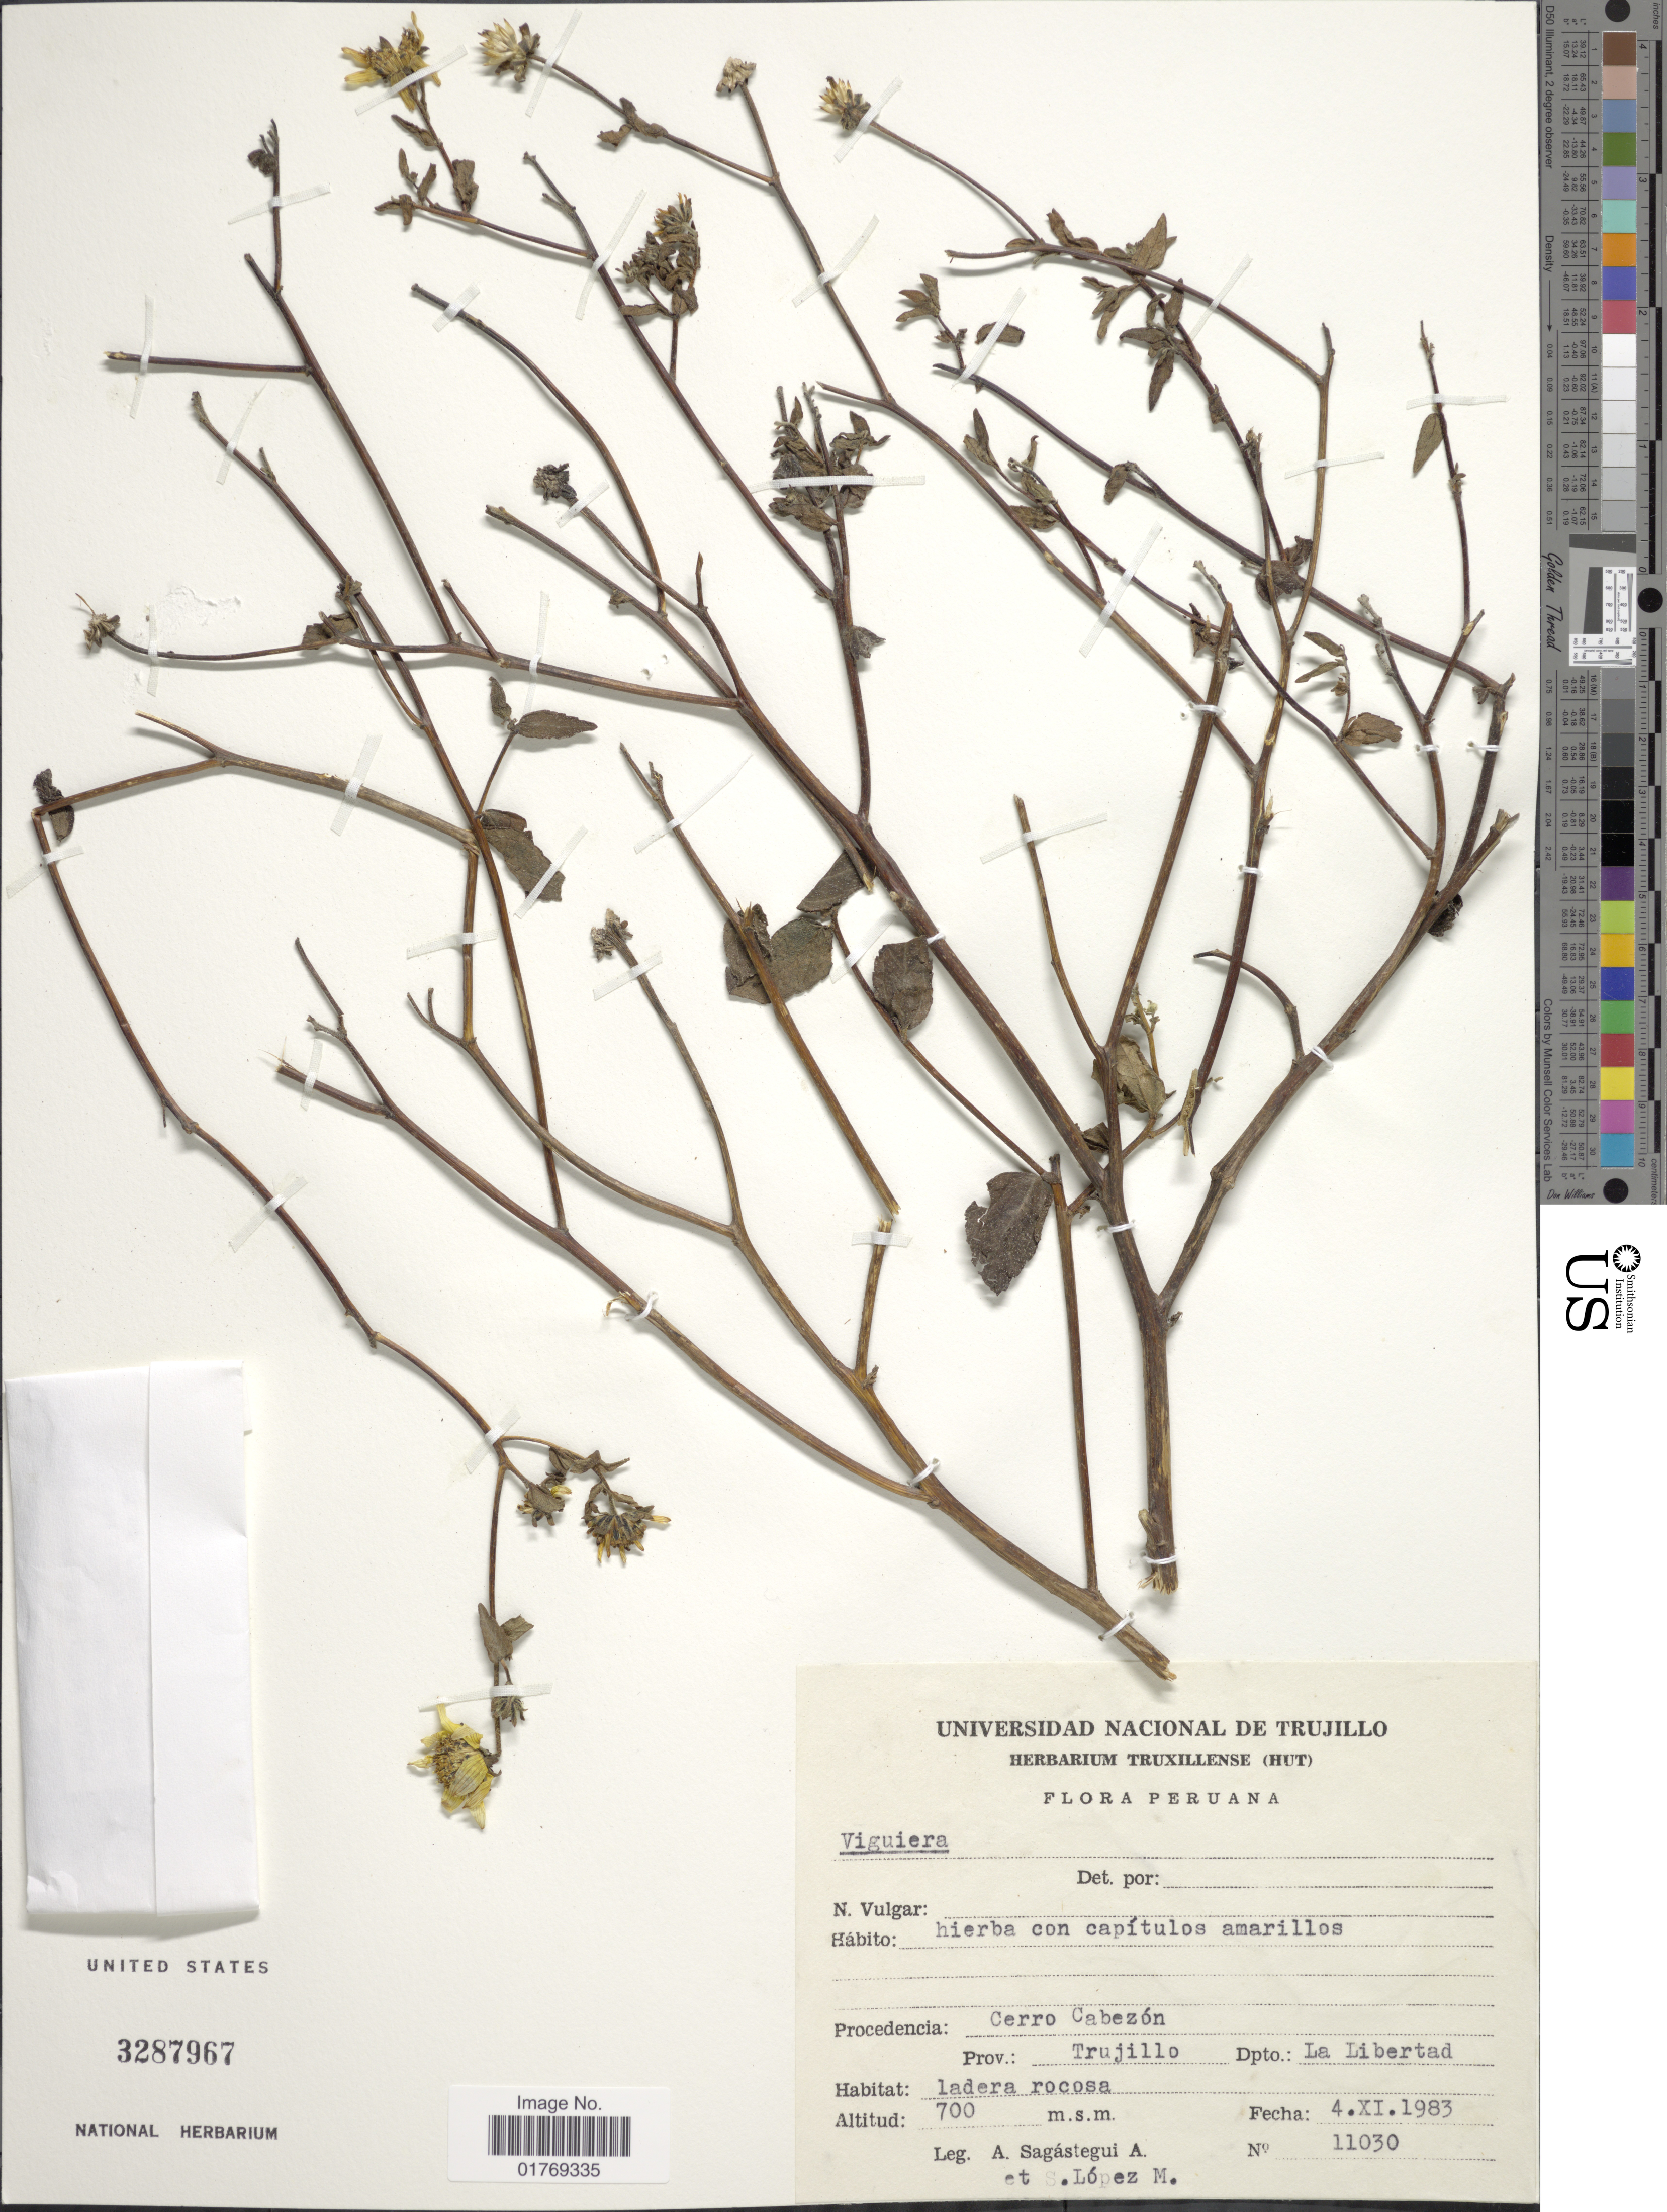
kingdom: Plantae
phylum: Tracheophyta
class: Magnoliopsida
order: Asterales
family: Asteraceae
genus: Viguiera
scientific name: Viguiera sp.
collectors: A. Sagástegui A. & S. Lopez M.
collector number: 11030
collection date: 1983-11-04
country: Peru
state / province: La Libertad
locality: Cerro Cabezón. Prov.: Trujillo. Dpto.: La Libertad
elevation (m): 700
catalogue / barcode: US 3287967